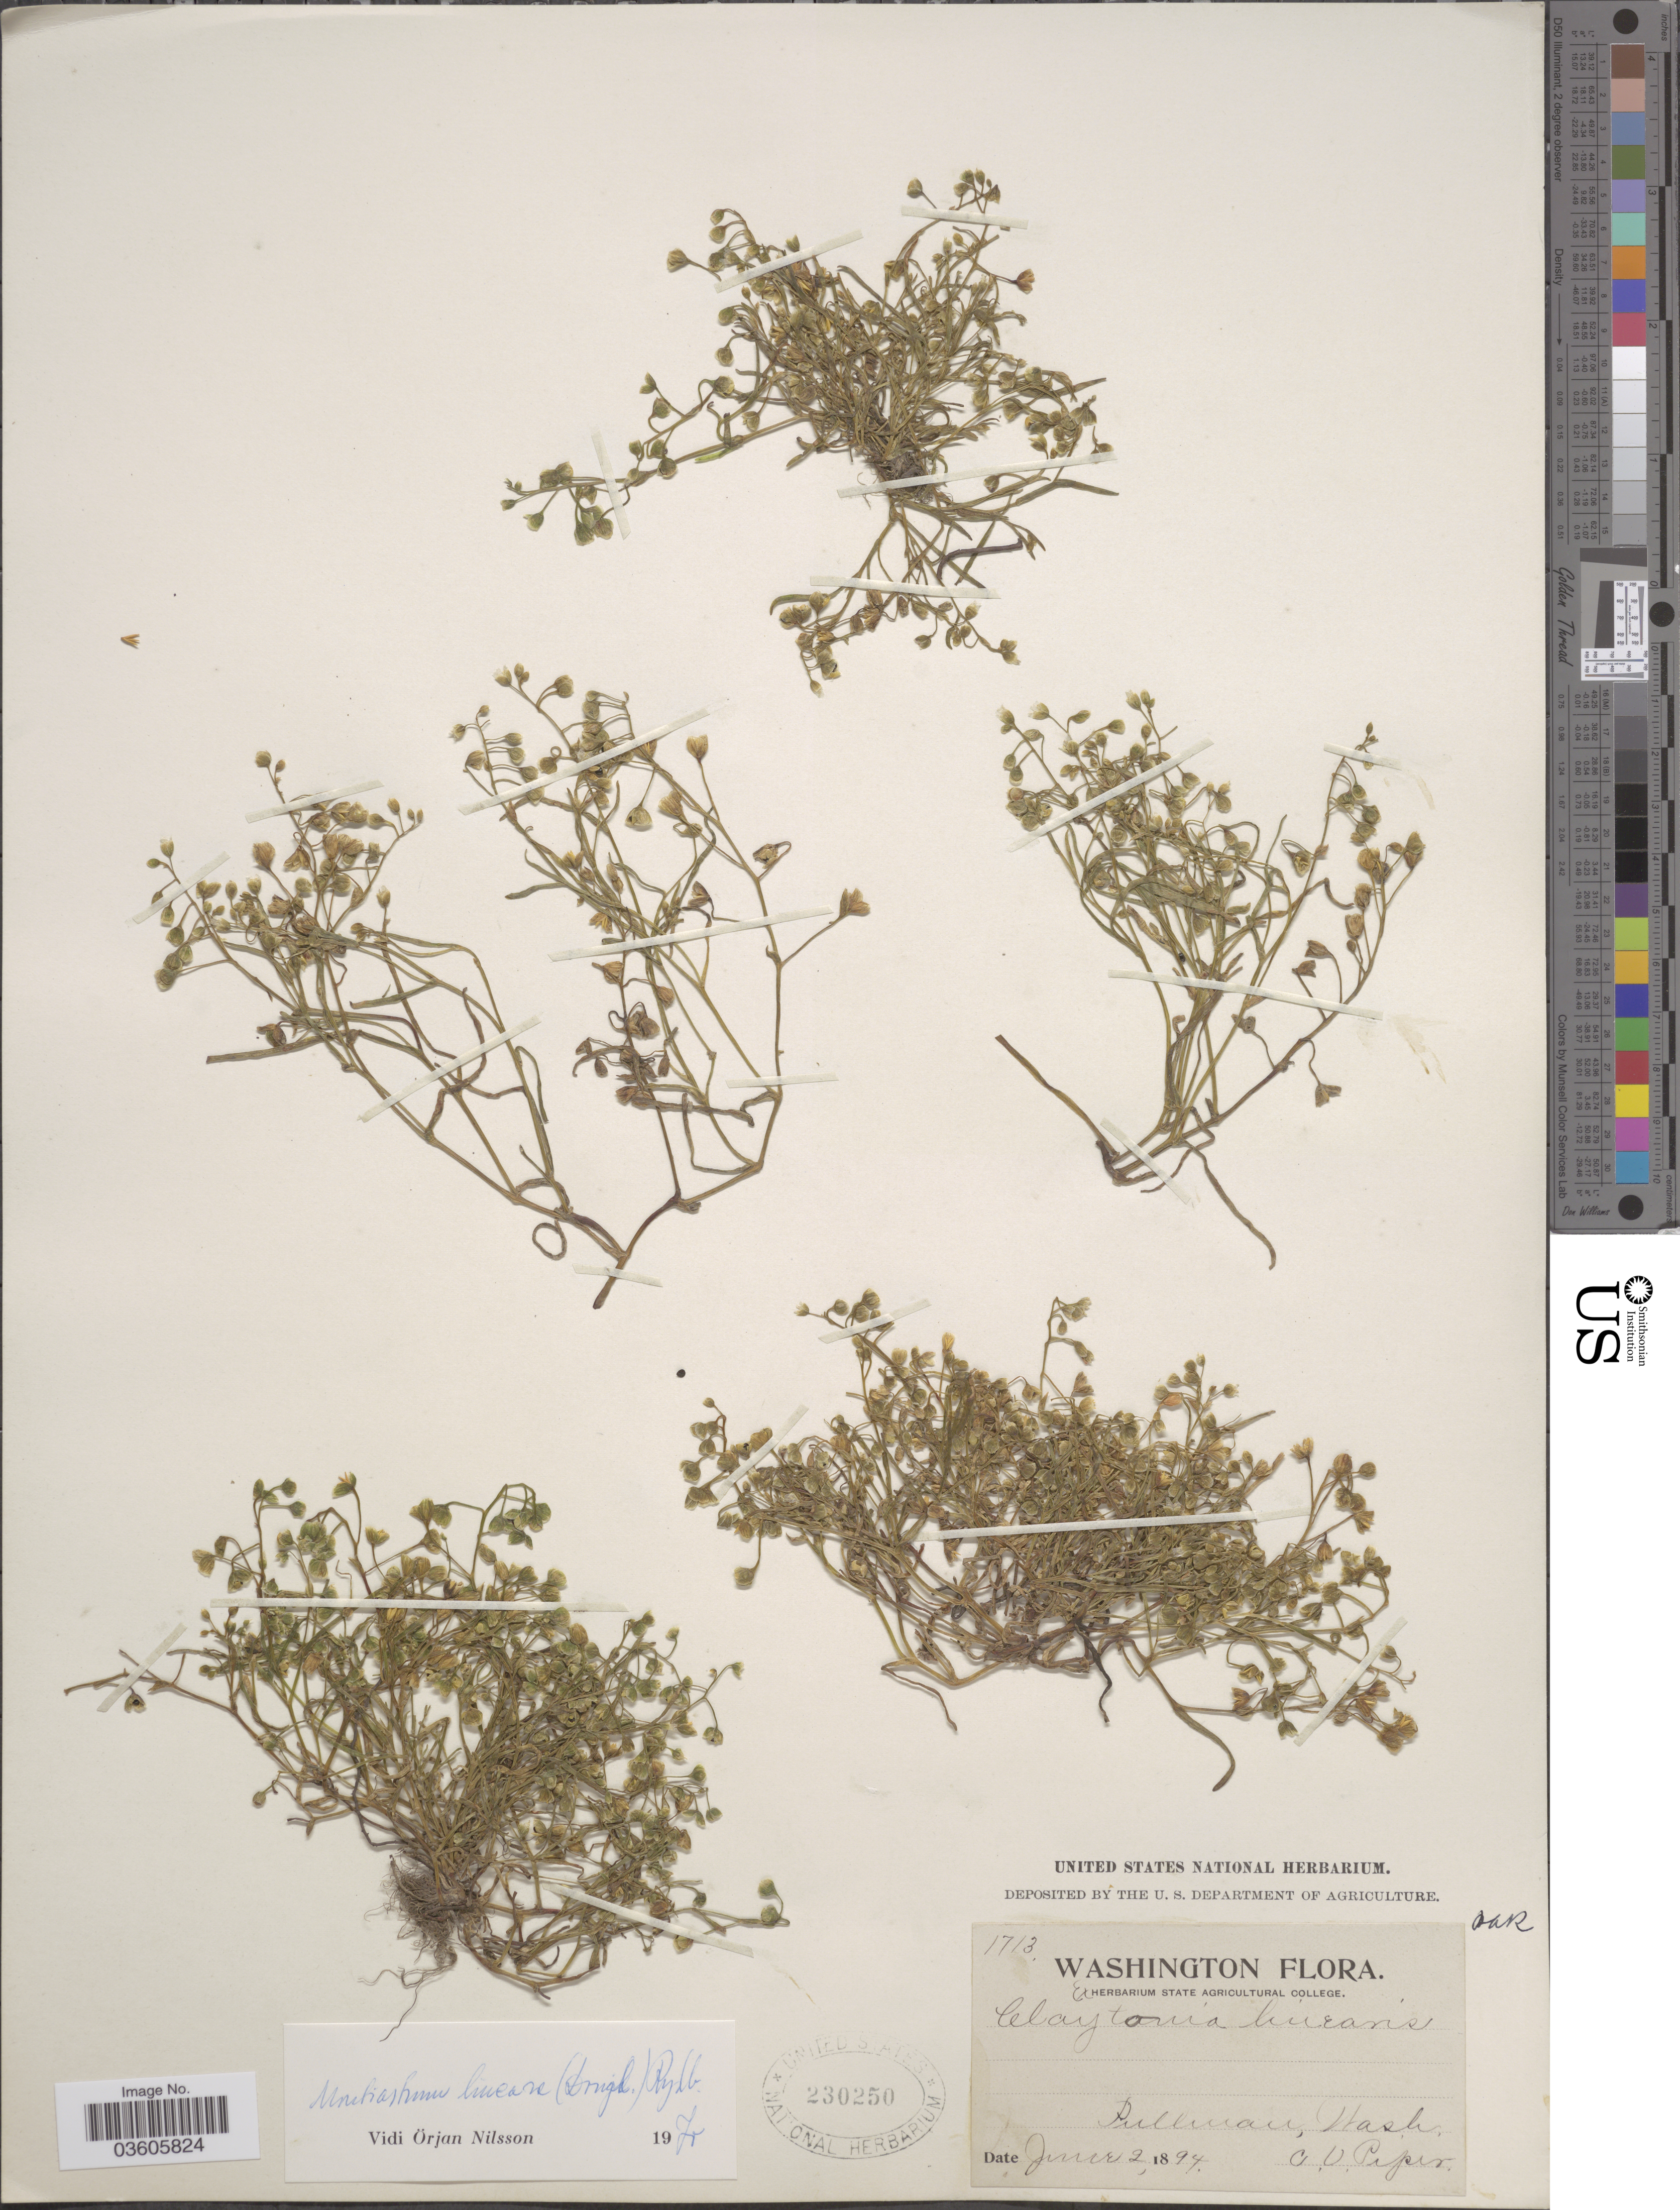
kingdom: Plantae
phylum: Tracheophyta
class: Magnoliopsida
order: Caryophyllales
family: Montiaceae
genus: Montia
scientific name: Montia linearis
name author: (Douglas) Greene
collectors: C. V. Piper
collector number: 1713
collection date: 1894-06-02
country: United States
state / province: Washington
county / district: Whitman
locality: Pullman.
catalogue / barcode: US 230250